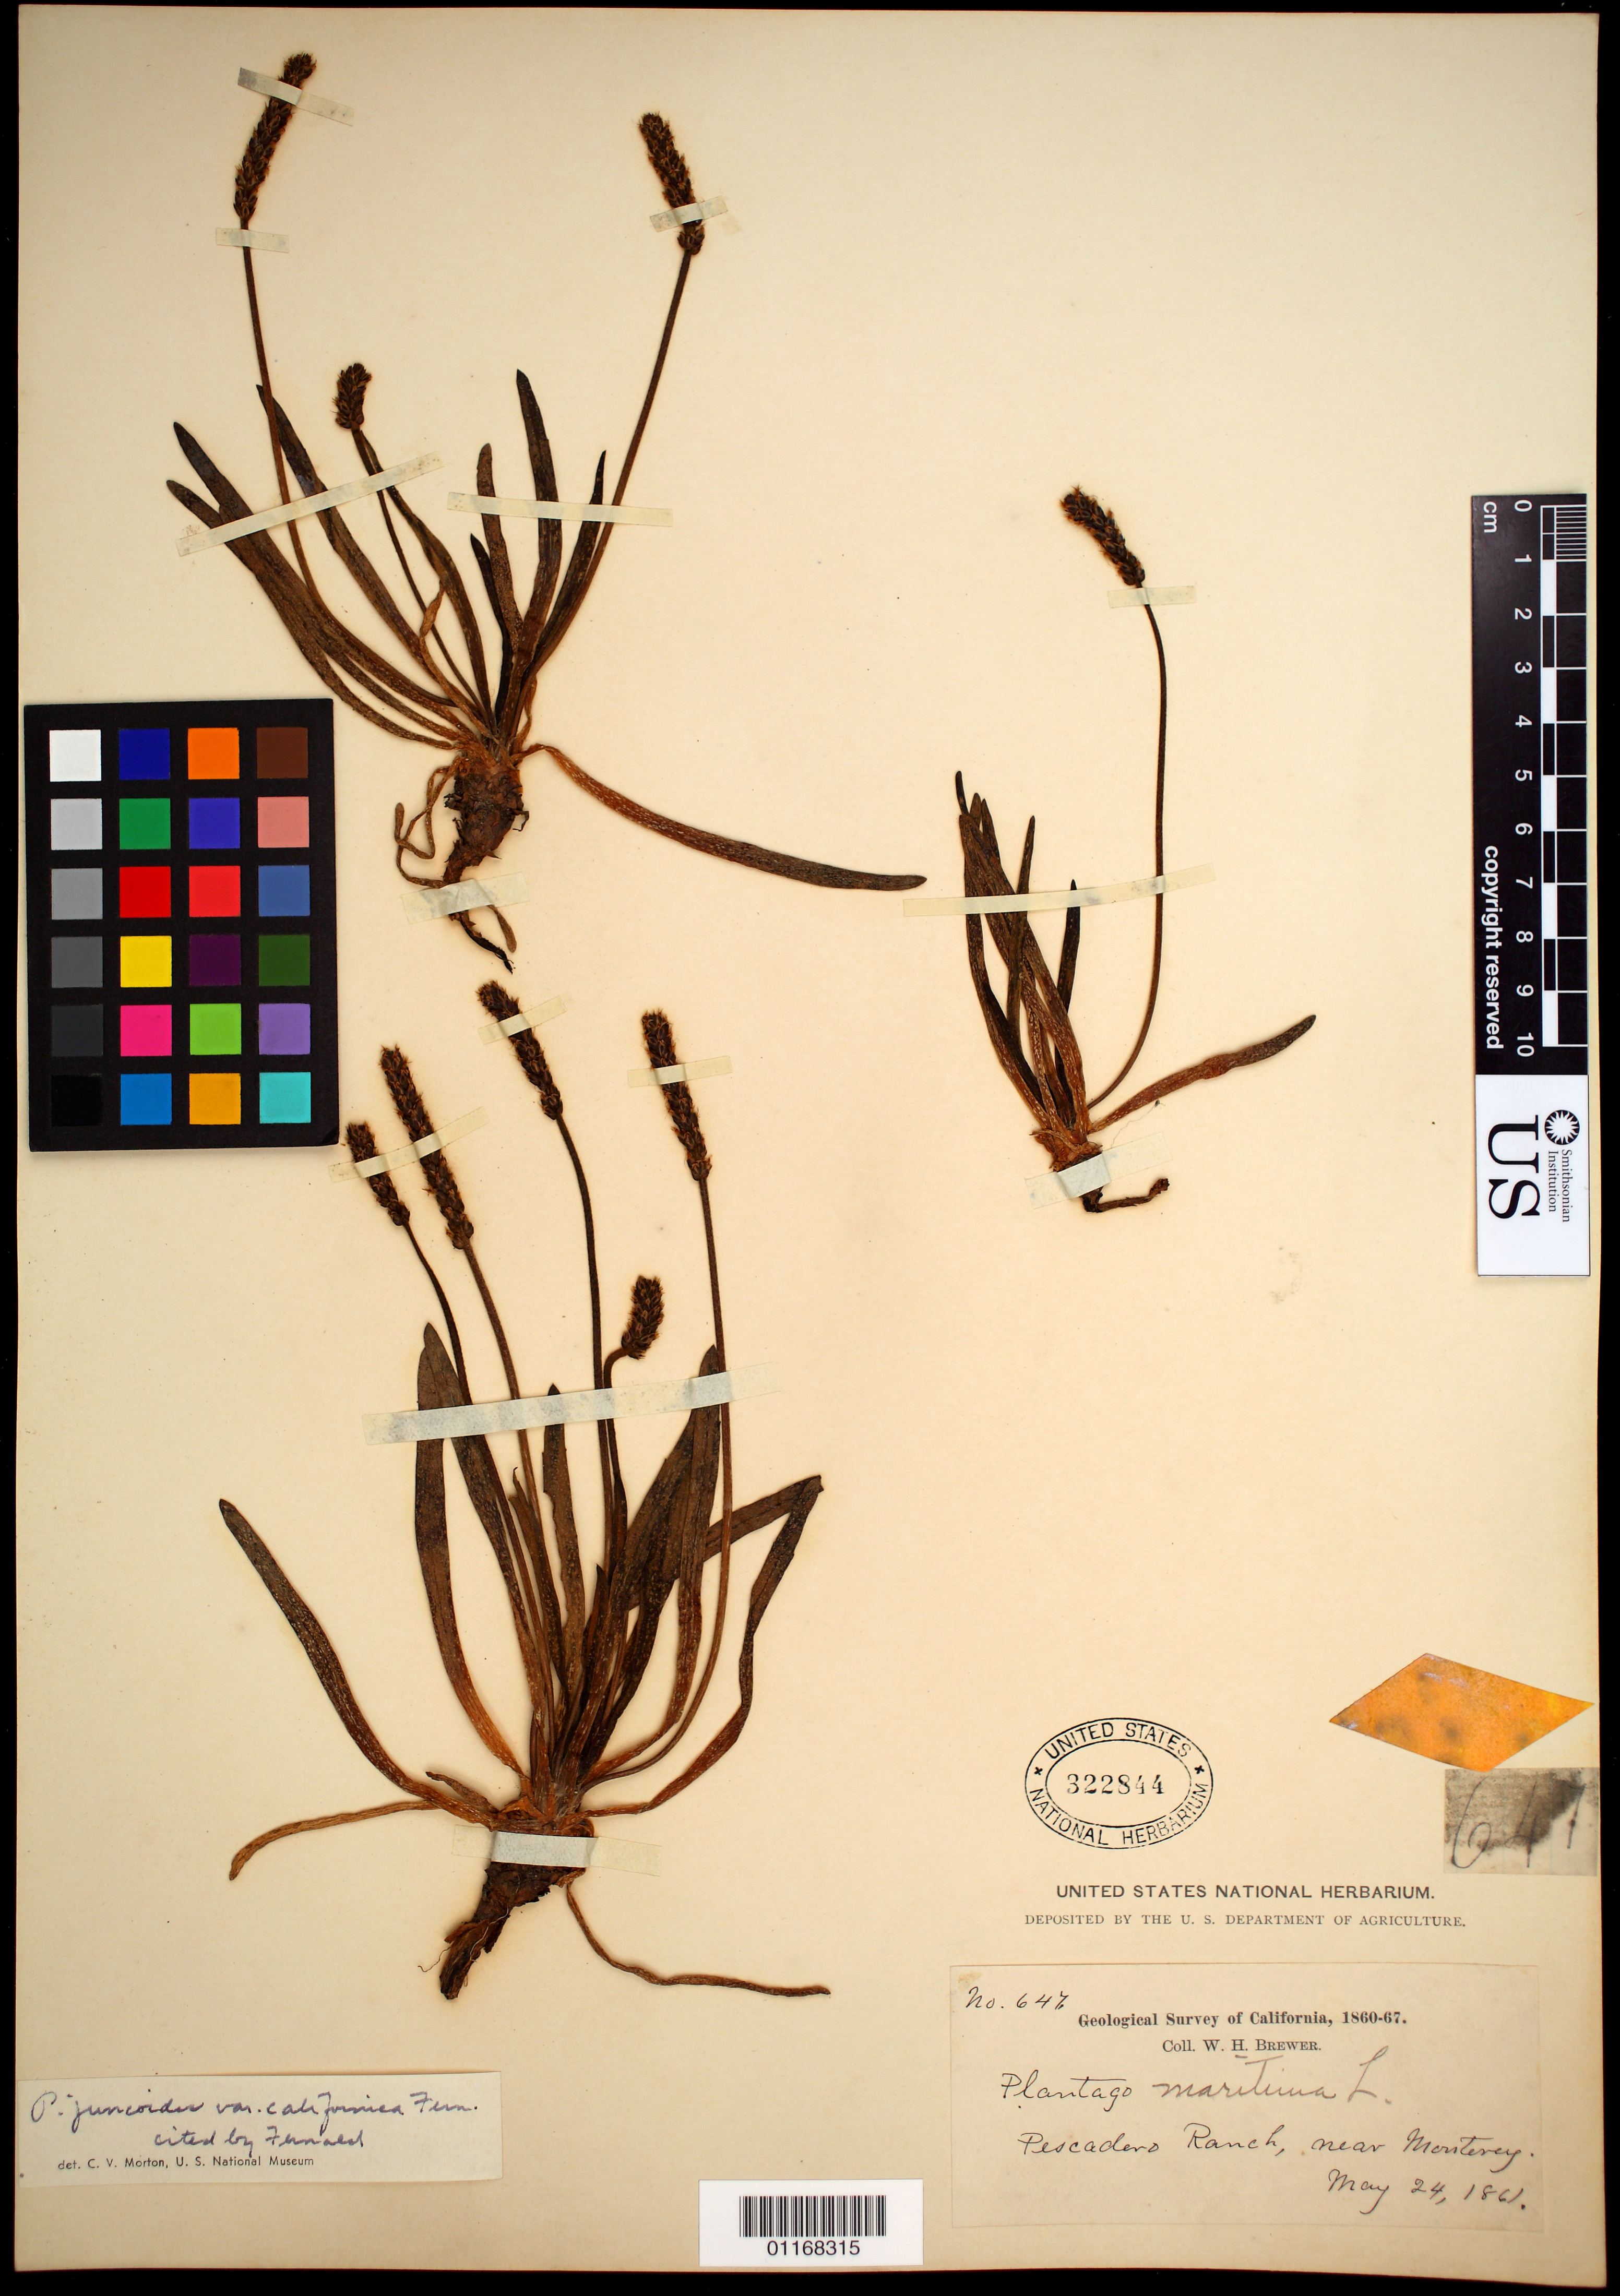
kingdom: Plantae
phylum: Tracheophyta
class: Magnoliopsida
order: Lamiales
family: Plantaginaceae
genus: Plantago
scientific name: Plantago maritima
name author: L.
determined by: Shipunov, Alexey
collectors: W. H. Brewer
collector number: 647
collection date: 1861-05-24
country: United States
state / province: California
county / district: Monterey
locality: Pescadero Ranch, near Monterey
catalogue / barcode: US 322844